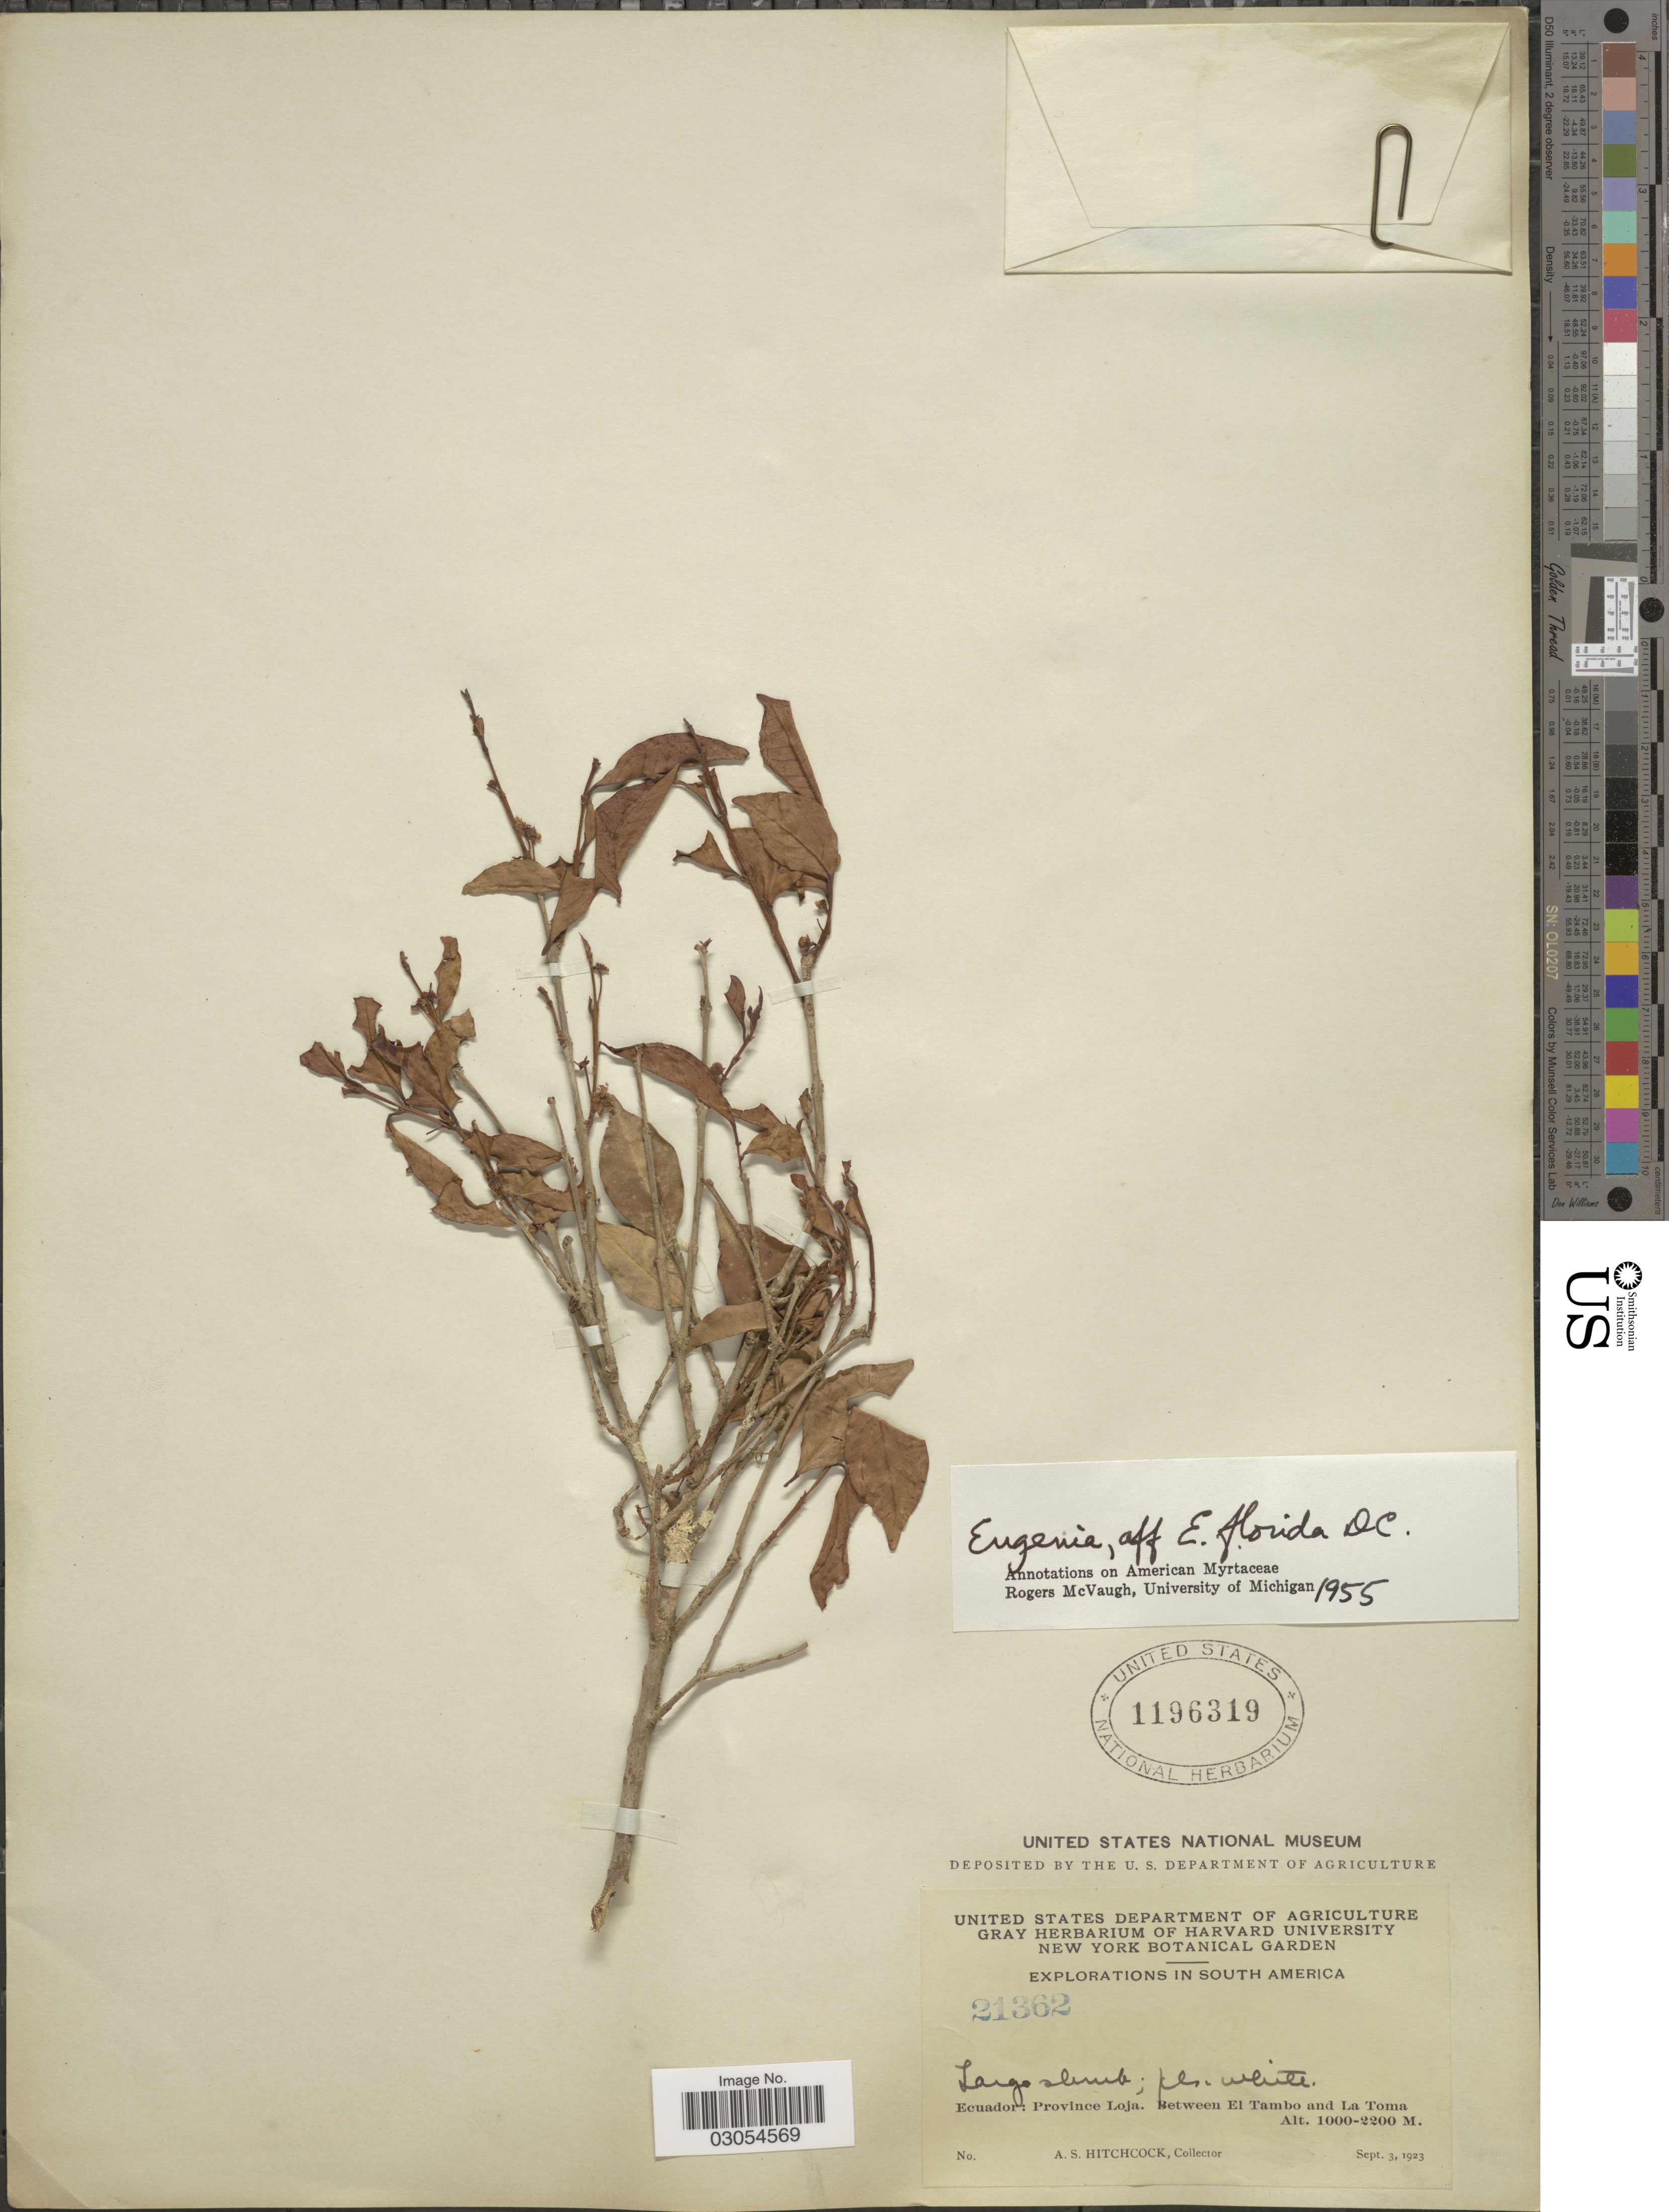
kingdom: Plantae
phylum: Tracheophyta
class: Magnoliopsida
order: Myrtales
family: Myrtaceae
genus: Eugenia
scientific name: Eugenia florida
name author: DC.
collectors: A. S. Hitchcock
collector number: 21362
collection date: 1923-09-03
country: Ecuador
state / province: Loja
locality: Between El Tambo and La Toma.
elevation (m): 1000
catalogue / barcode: US 1196319